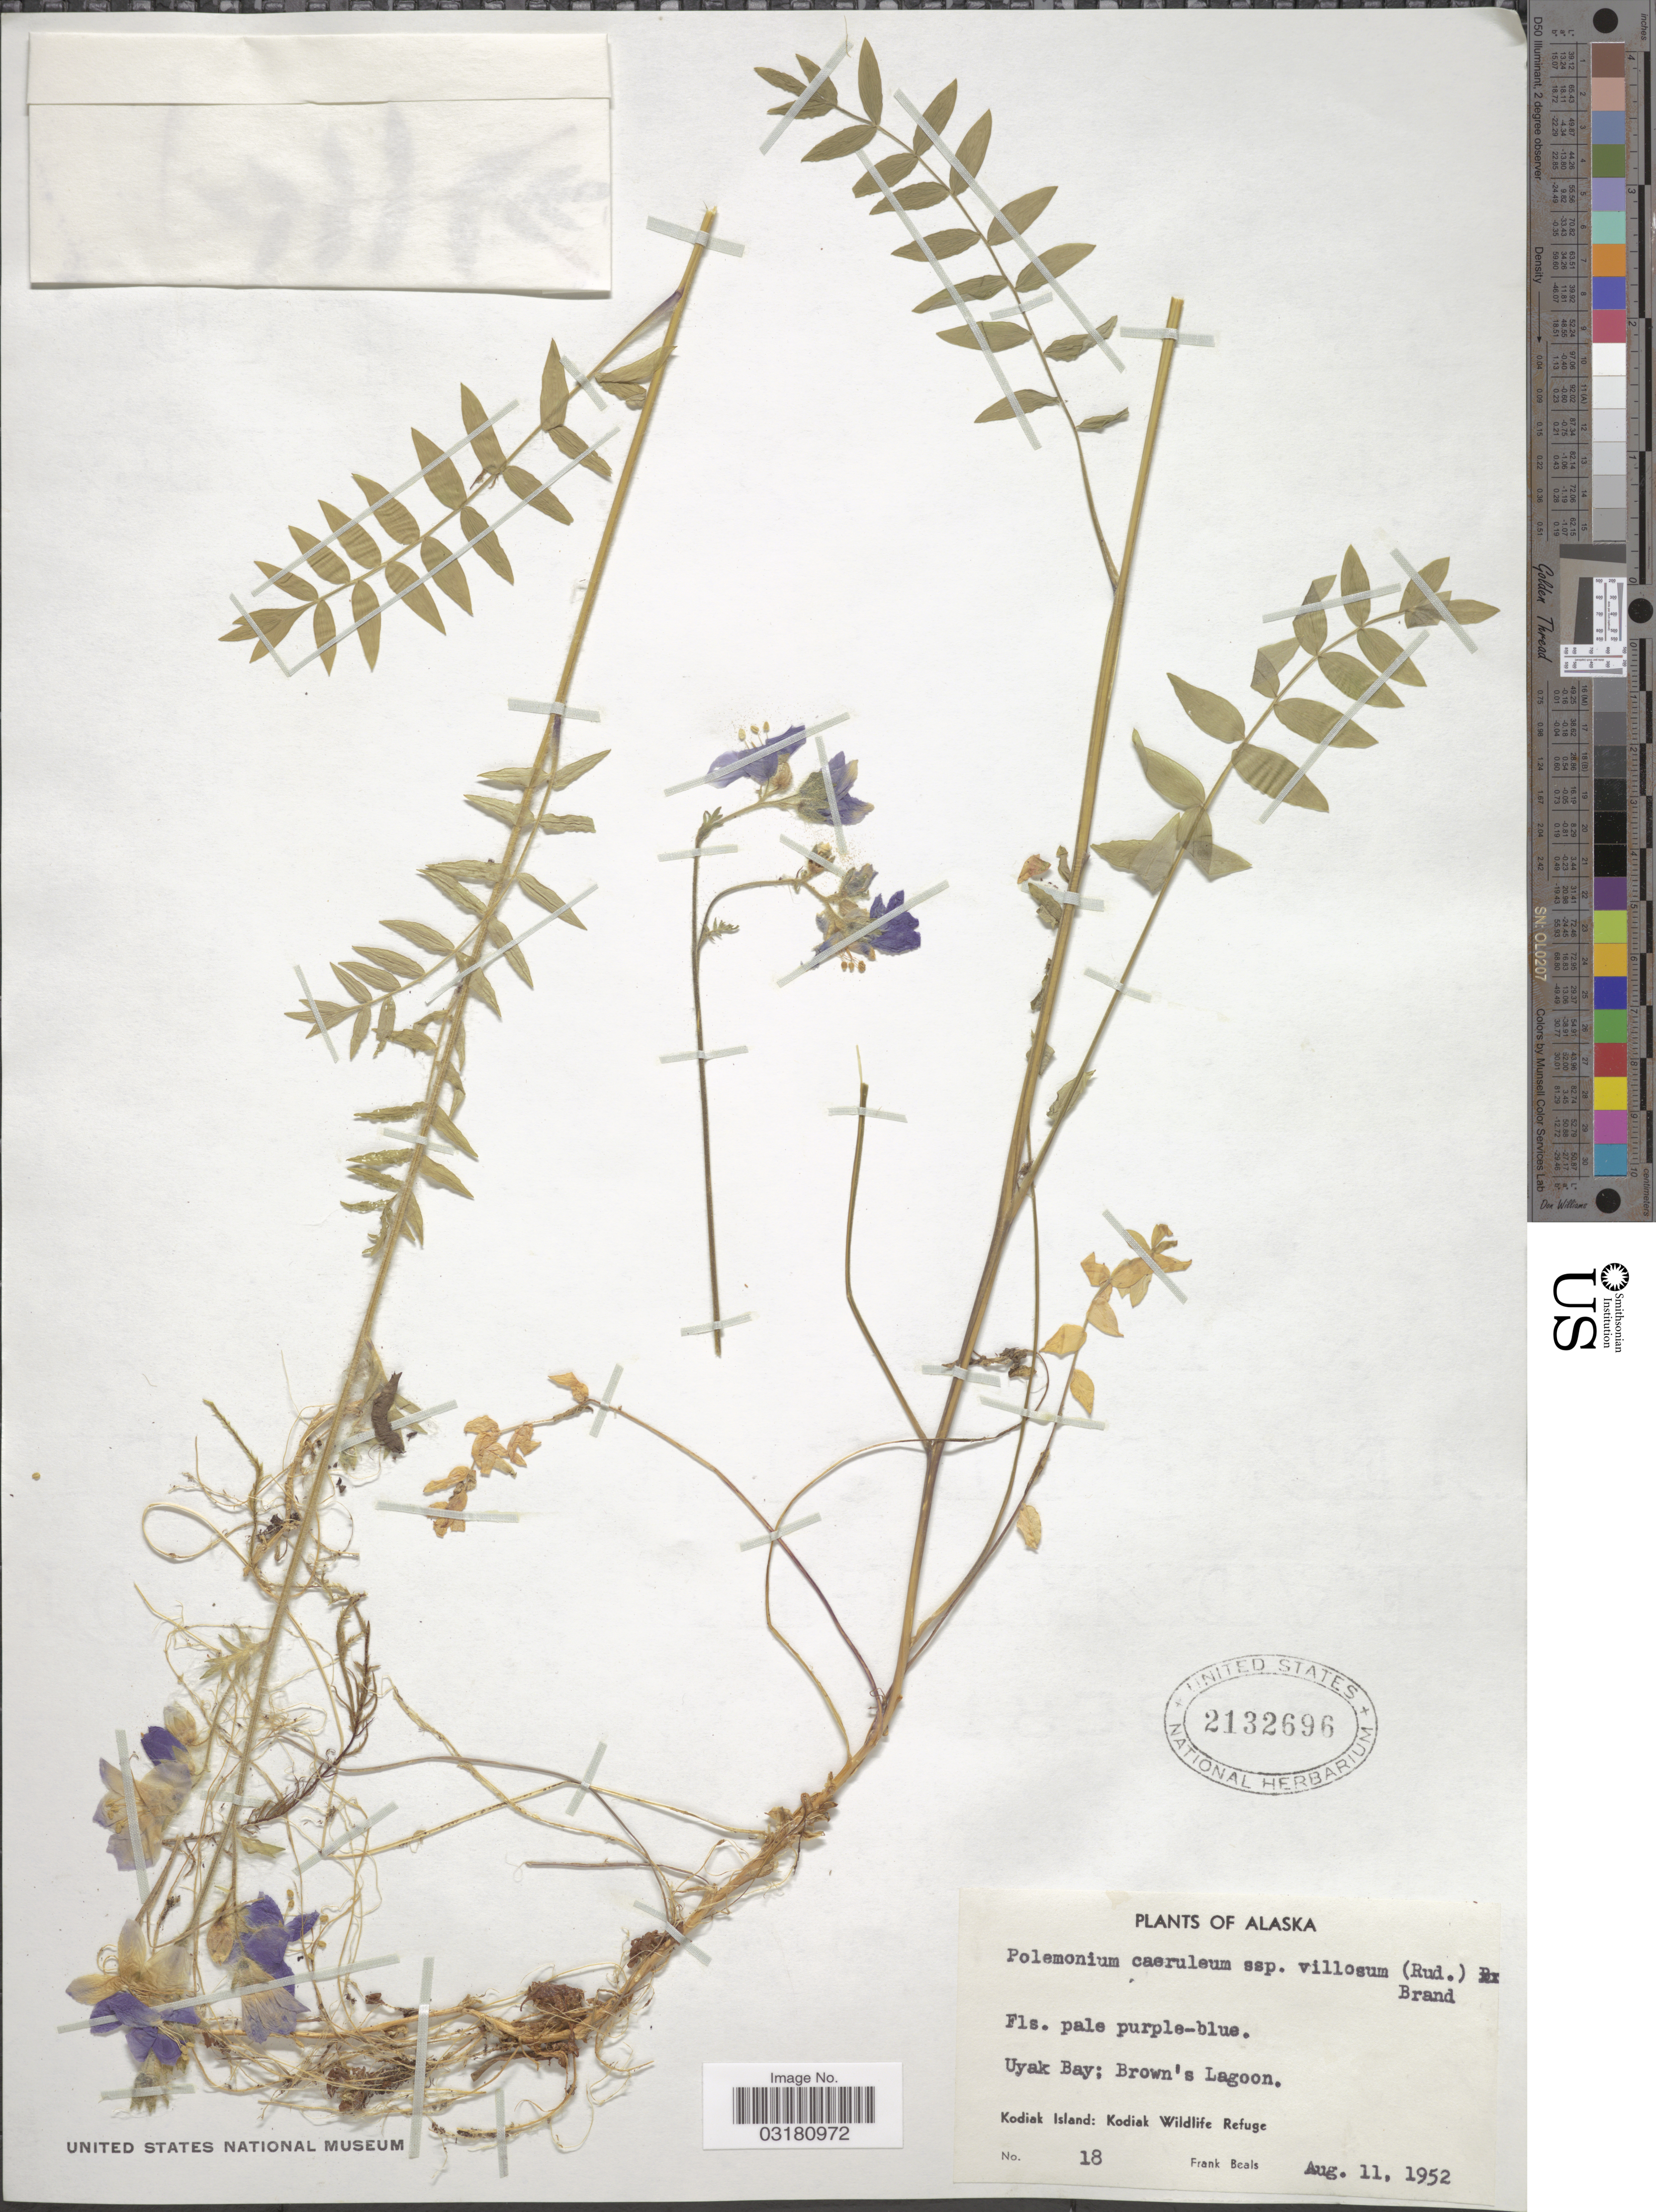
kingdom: Plantae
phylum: Tracheophyta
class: Magnoliopsida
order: Ericales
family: Polemoniaceae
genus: Polemonium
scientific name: Polemonium caeruleum var. villosum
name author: (Rudolph ex Georgi) Brand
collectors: F. Beals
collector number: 18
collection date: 1952-08-11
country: United States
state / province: Alaska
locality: Uyak Bay: Brown's Lagoon. Kodiak Island: Kodiak Wildlife Refuge.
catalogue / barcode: US 2132696